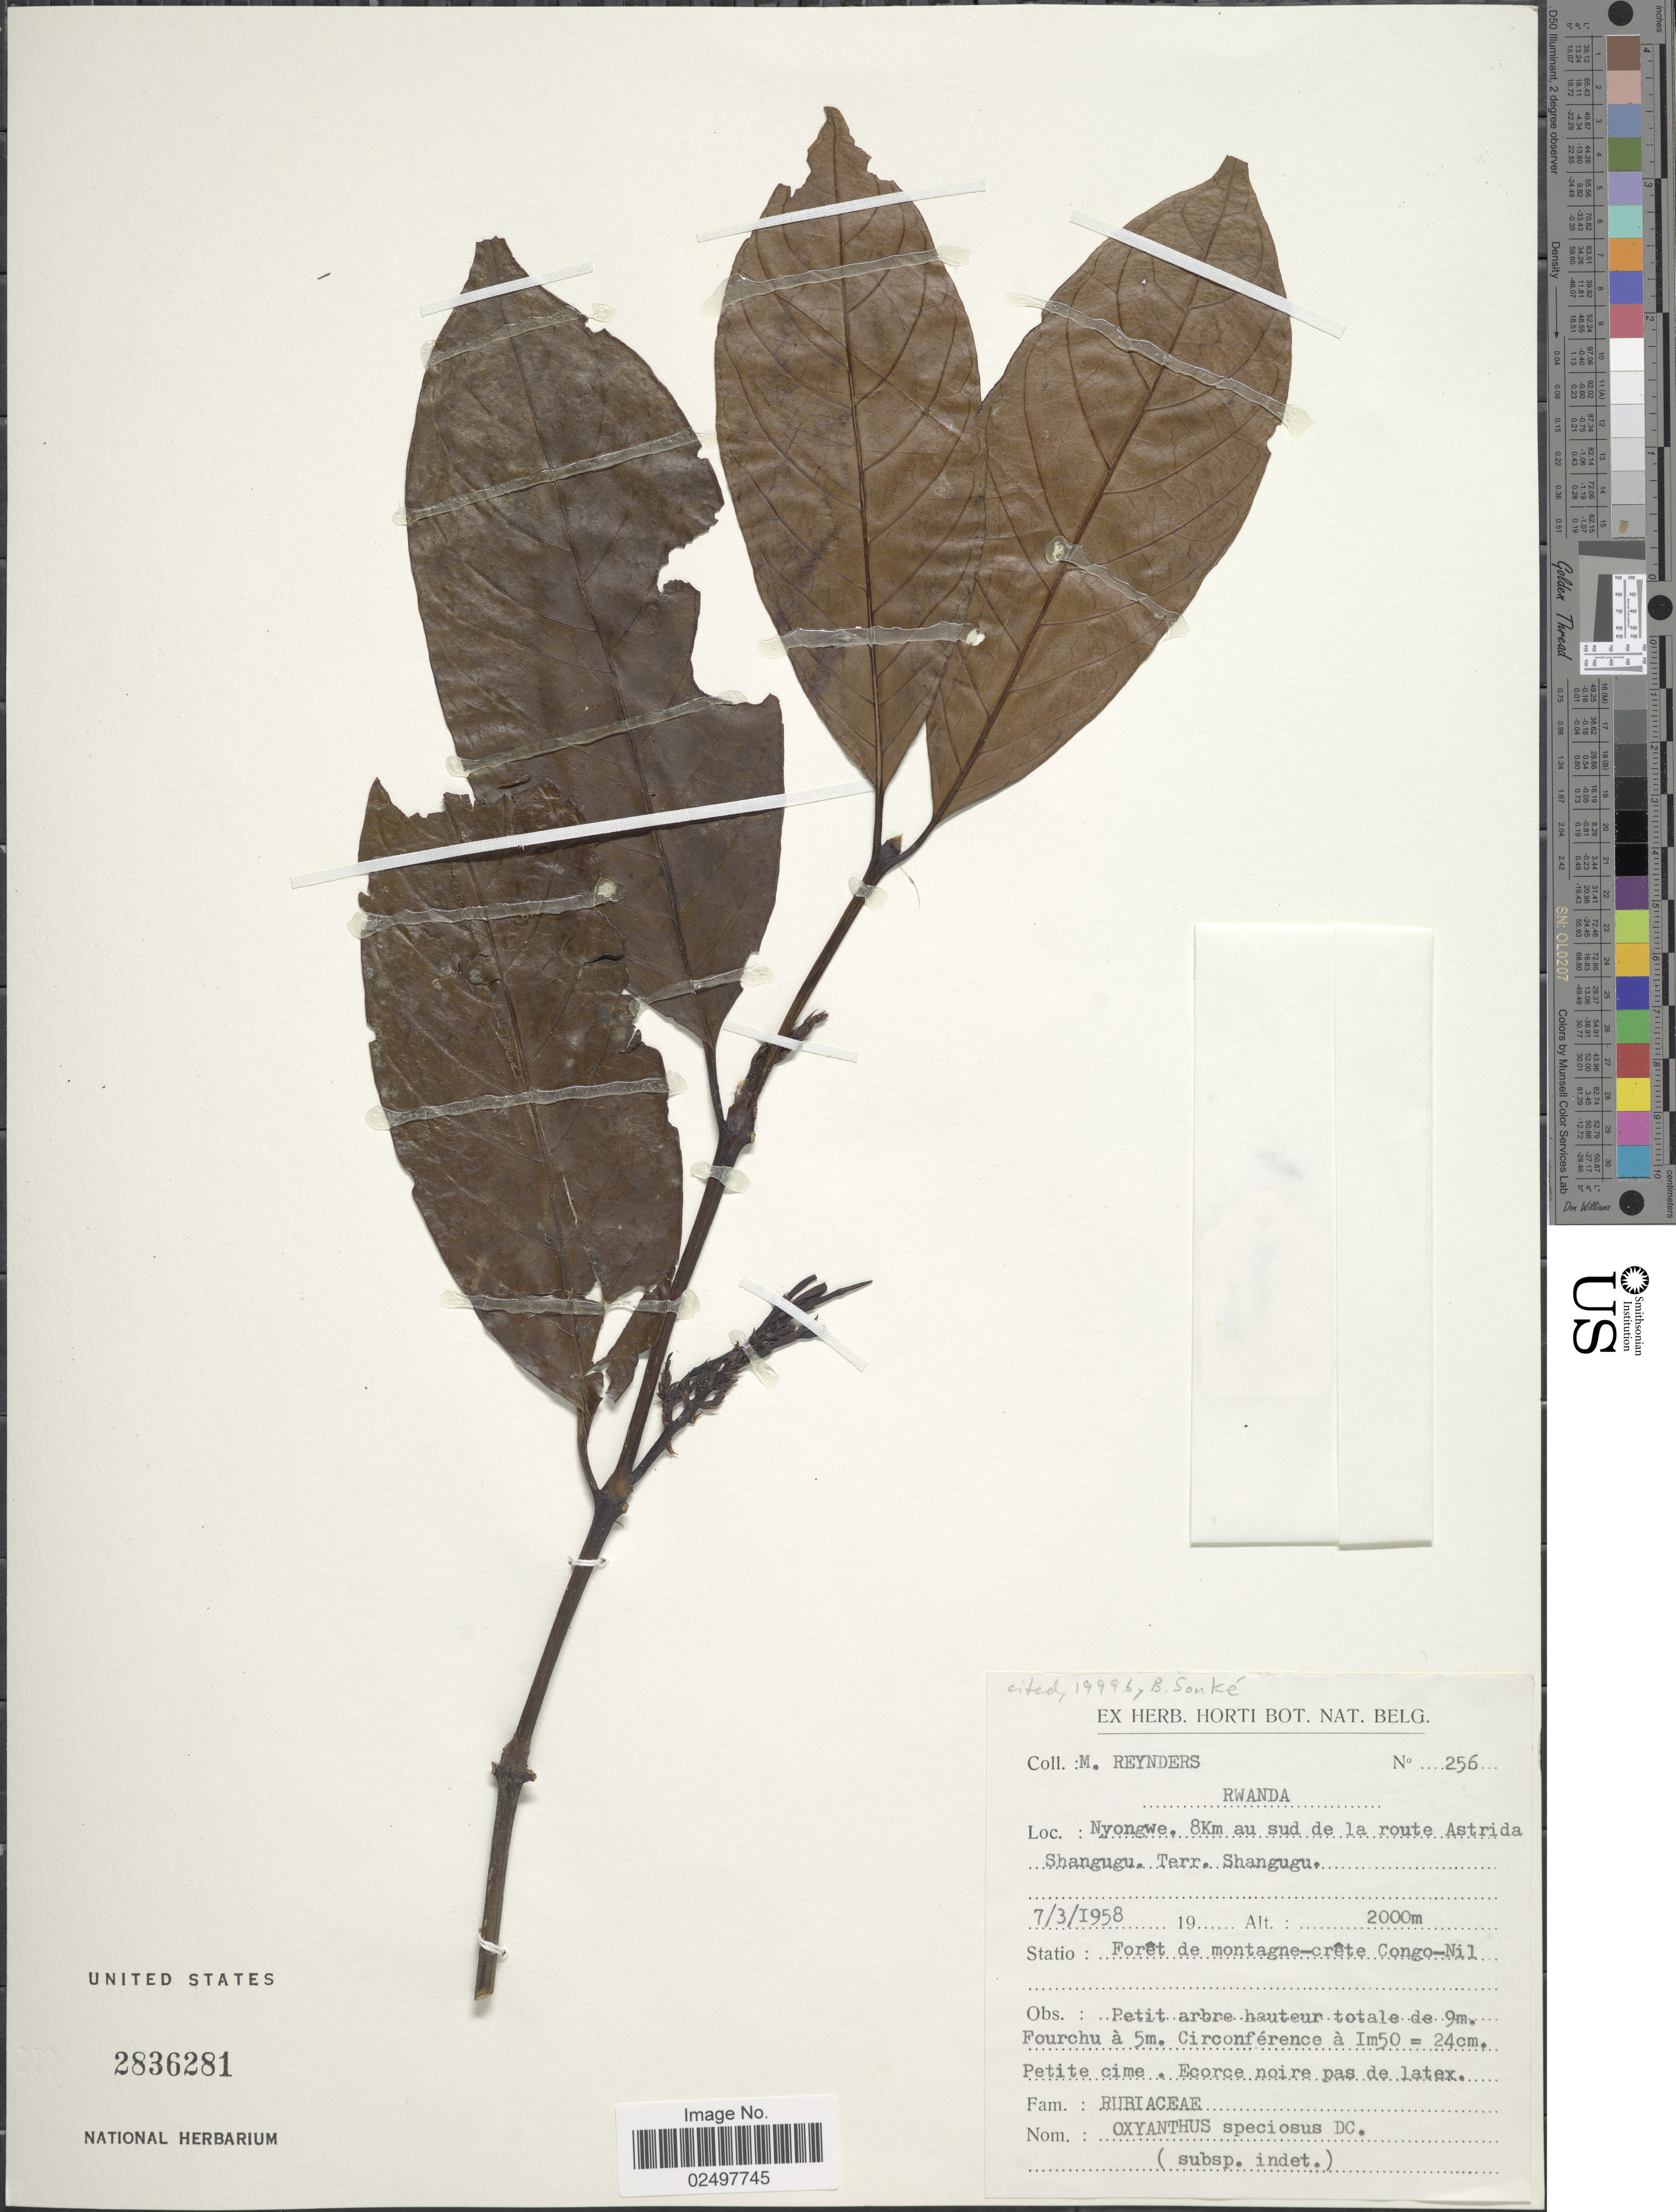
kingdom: Plantae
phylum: Tracheophyta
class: Magnoliopsida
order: Gentianales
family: Rubiaceae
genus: Oxyanthus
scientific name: Oxyanthus speciosus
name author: DC.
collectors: M. Reynders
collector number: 256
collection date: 1958-03-07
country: Rwanda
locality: Nyongwe, 8 km au sid de la route Astrida Shangugu, Terr. Shangugu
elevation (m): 2000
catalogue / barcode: US 2836281